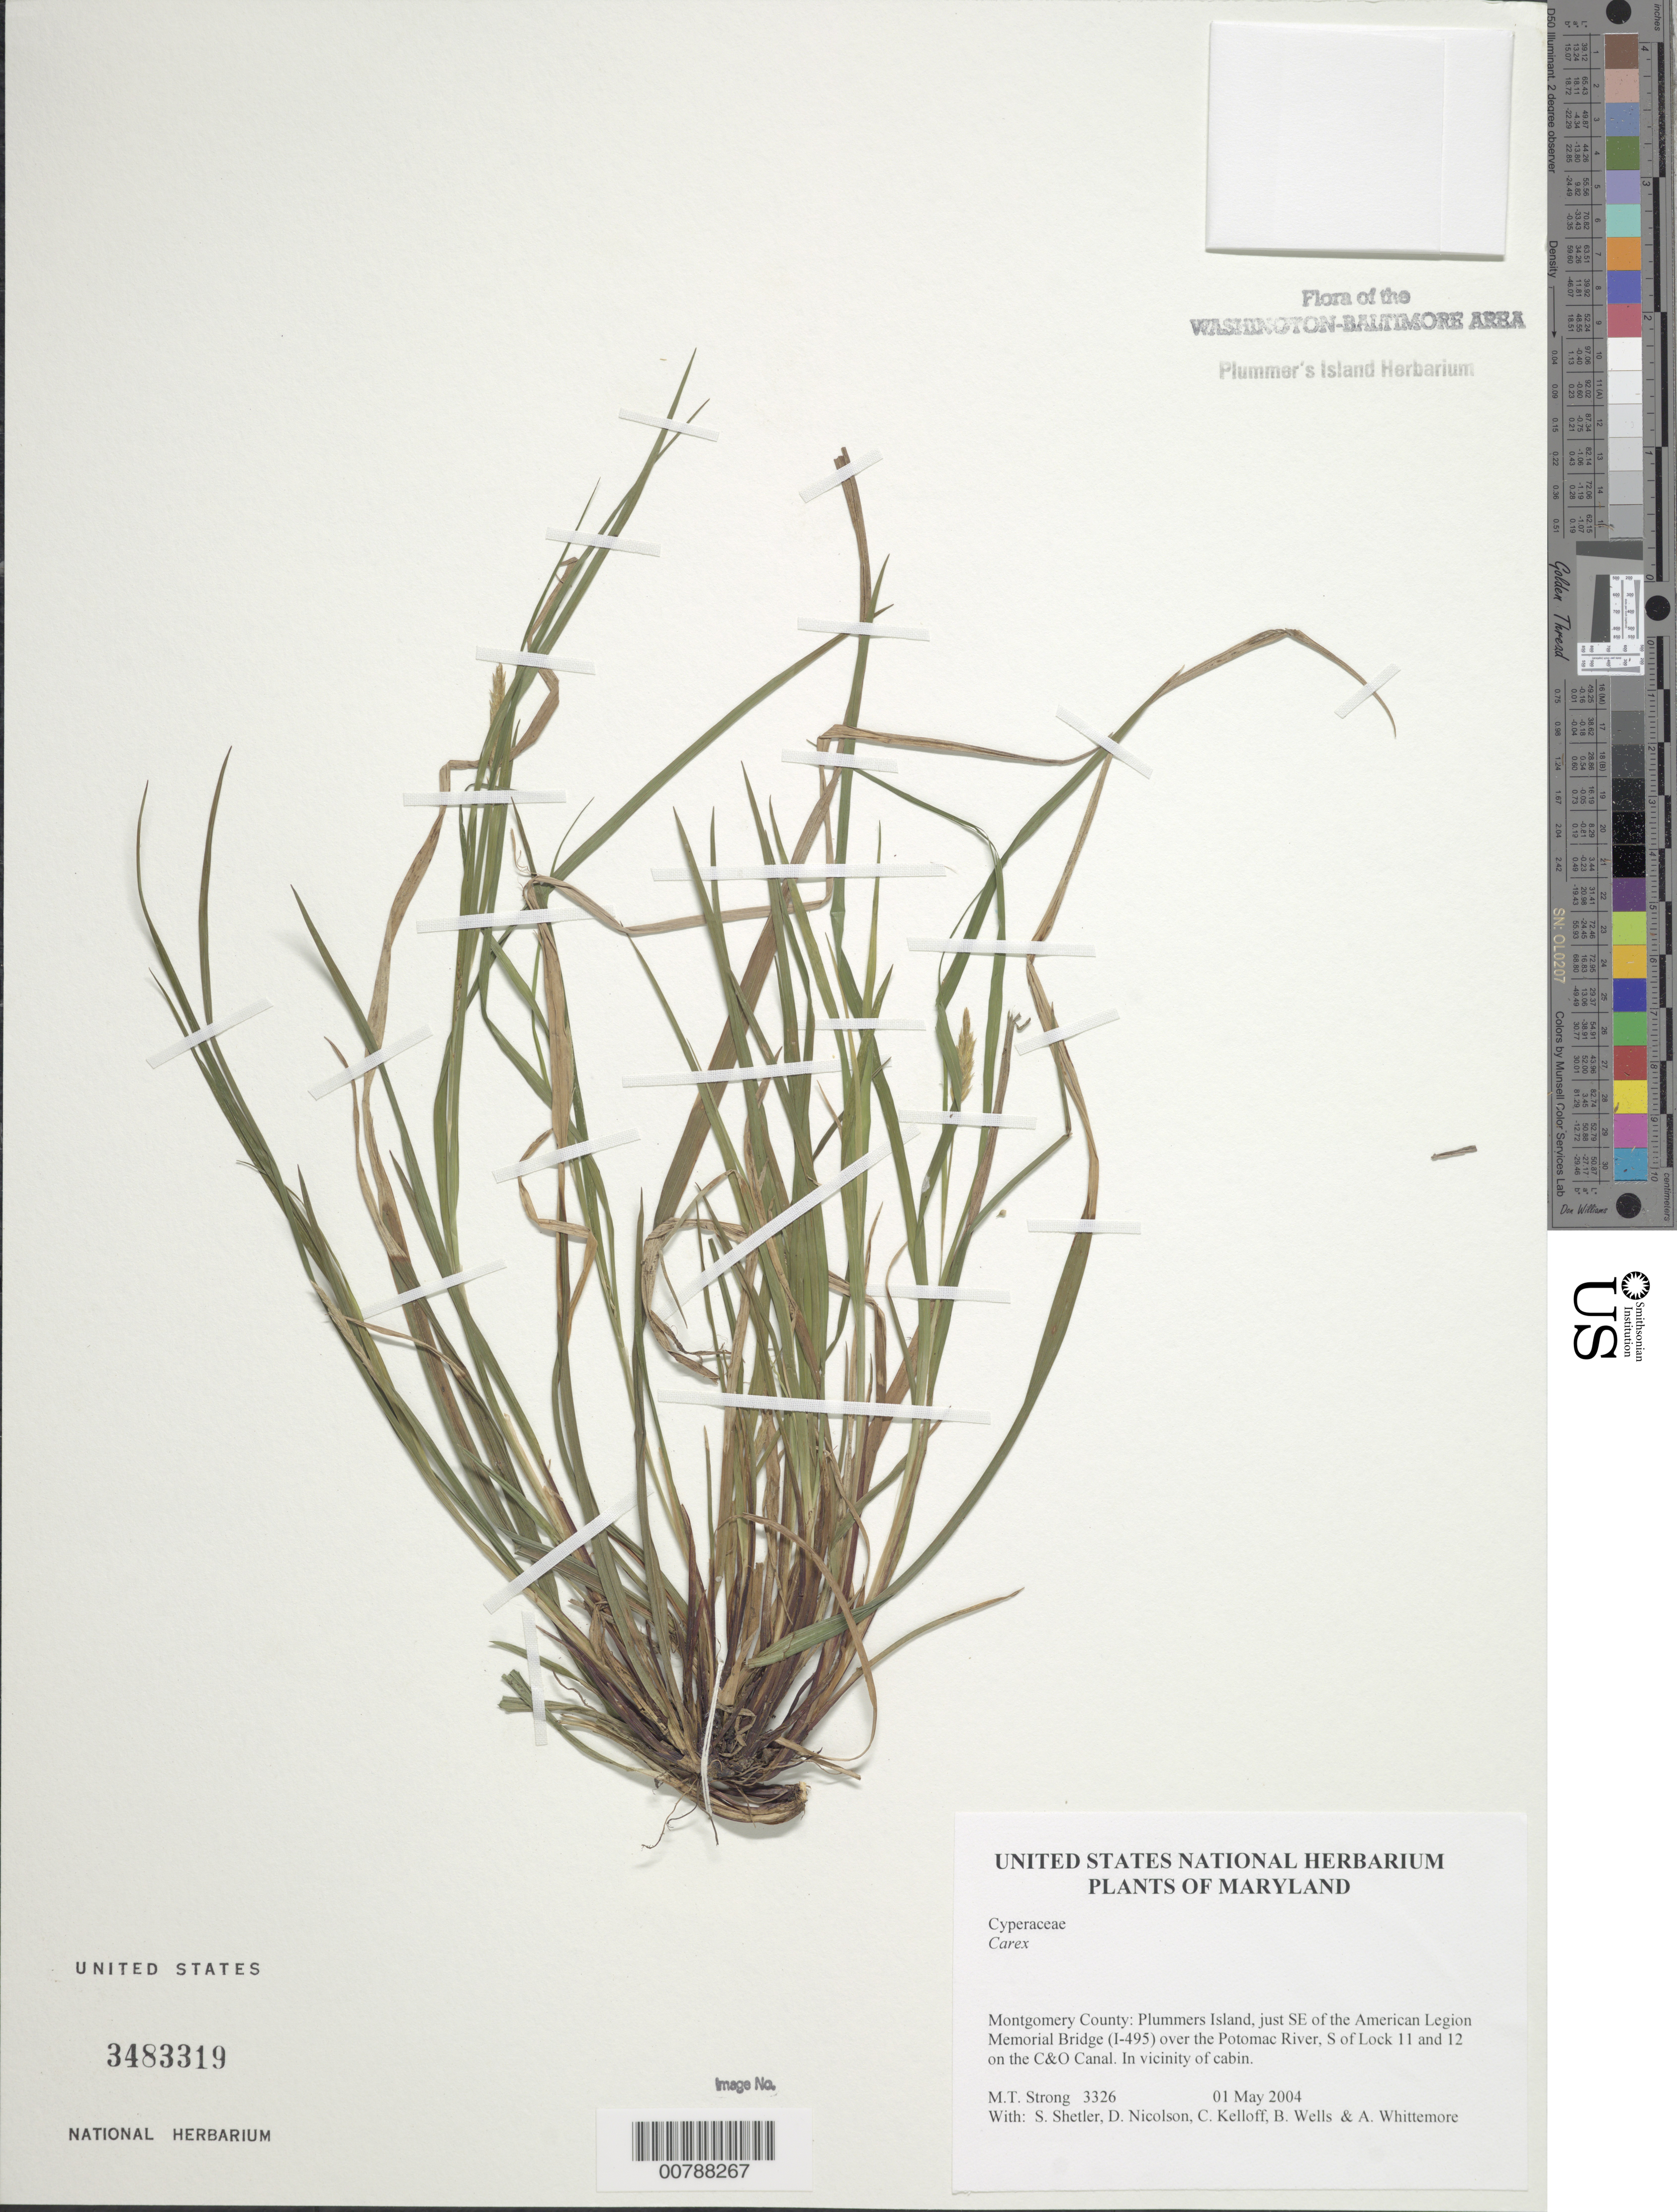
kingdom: Plantae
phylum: Tracheophyta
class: Liliopsida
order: Poales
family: Cyperaceae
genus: Carex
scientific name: Carex sp.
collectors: M. T. Strong, S. Shetler, D. H. Nicolson, C. L. Kelloff, B. Wells & A. Whittemore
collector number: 3326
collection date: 2004-05-01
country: United States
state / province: Maryland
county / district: Montgomery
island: Plummers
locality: Plummers Island, just SE of the American Legion Memorial Bridge (I-495) over the Potomac River, S of Lock 11 and 12 on the C&O Canal.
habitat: In vicinity of cabin.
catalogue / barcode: US 3483319